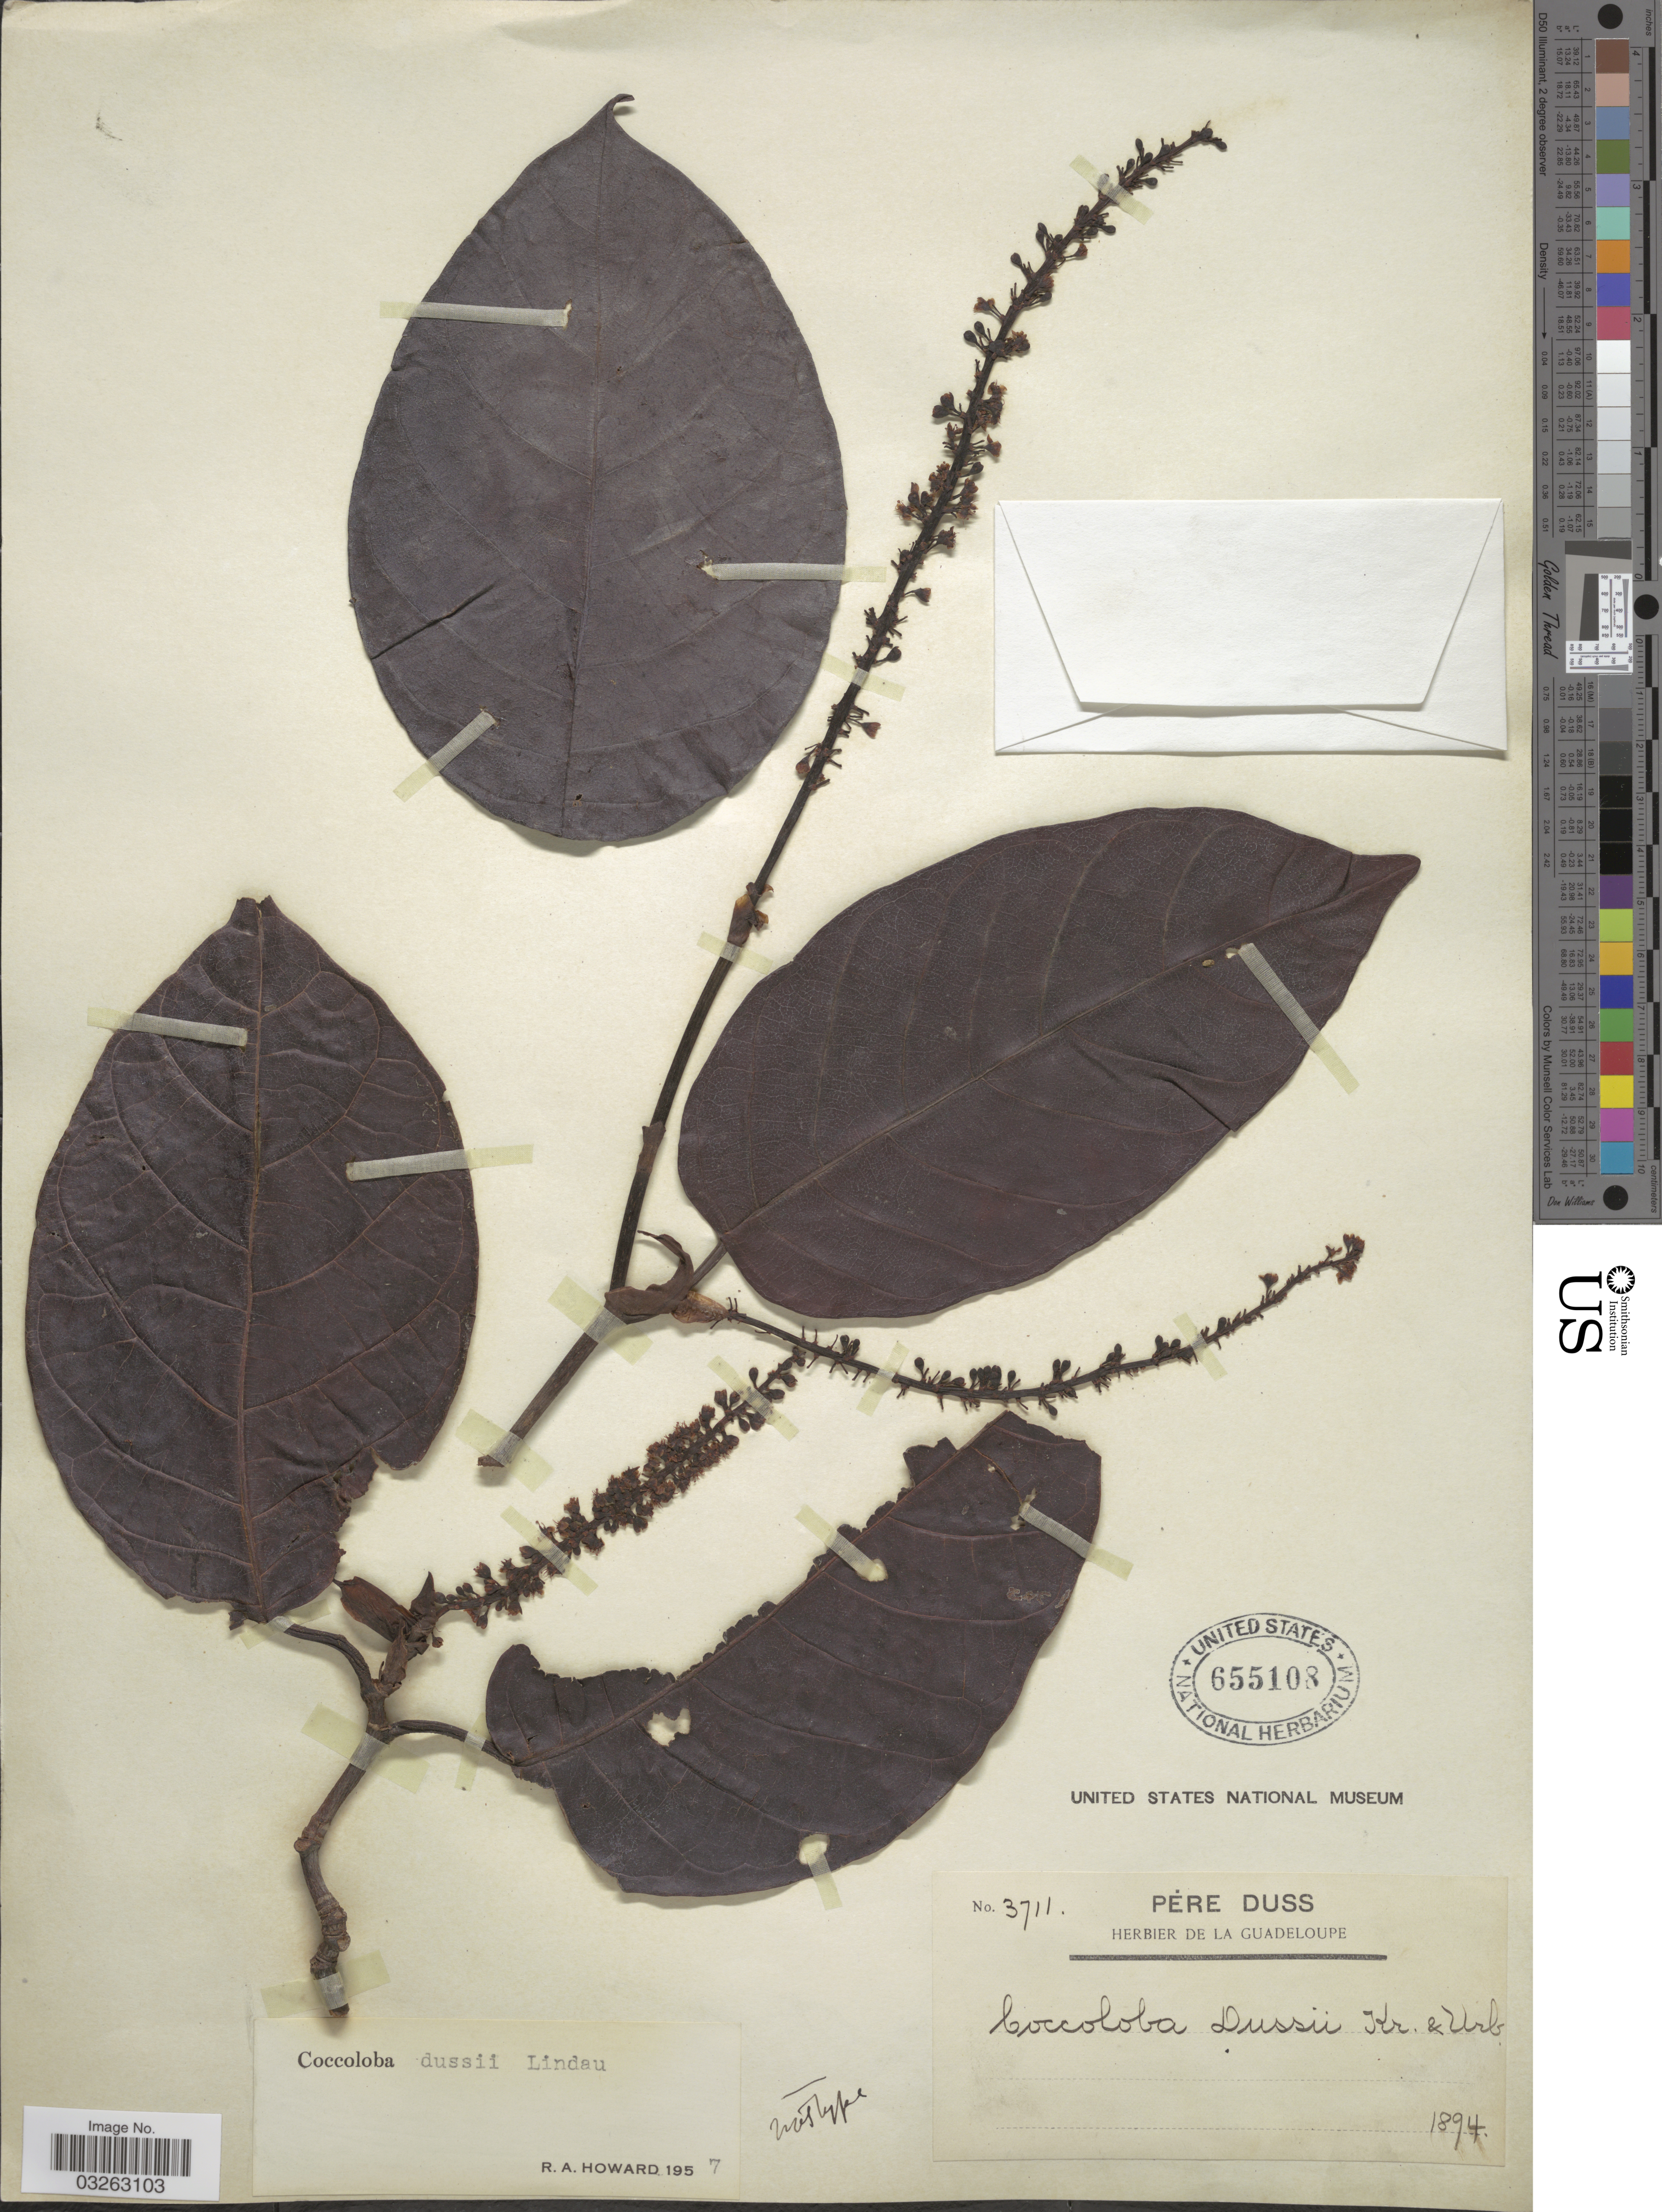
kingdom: Plantae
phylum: Tracheophyta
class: Magnoliopsida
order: Caryophyllales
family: Polygonaceae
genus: Coccoloba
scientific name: Coccoloba dussii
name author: Lindau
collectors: Père Duss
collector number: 3711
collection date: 1894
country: Guadeloupe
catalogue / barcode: US 655108